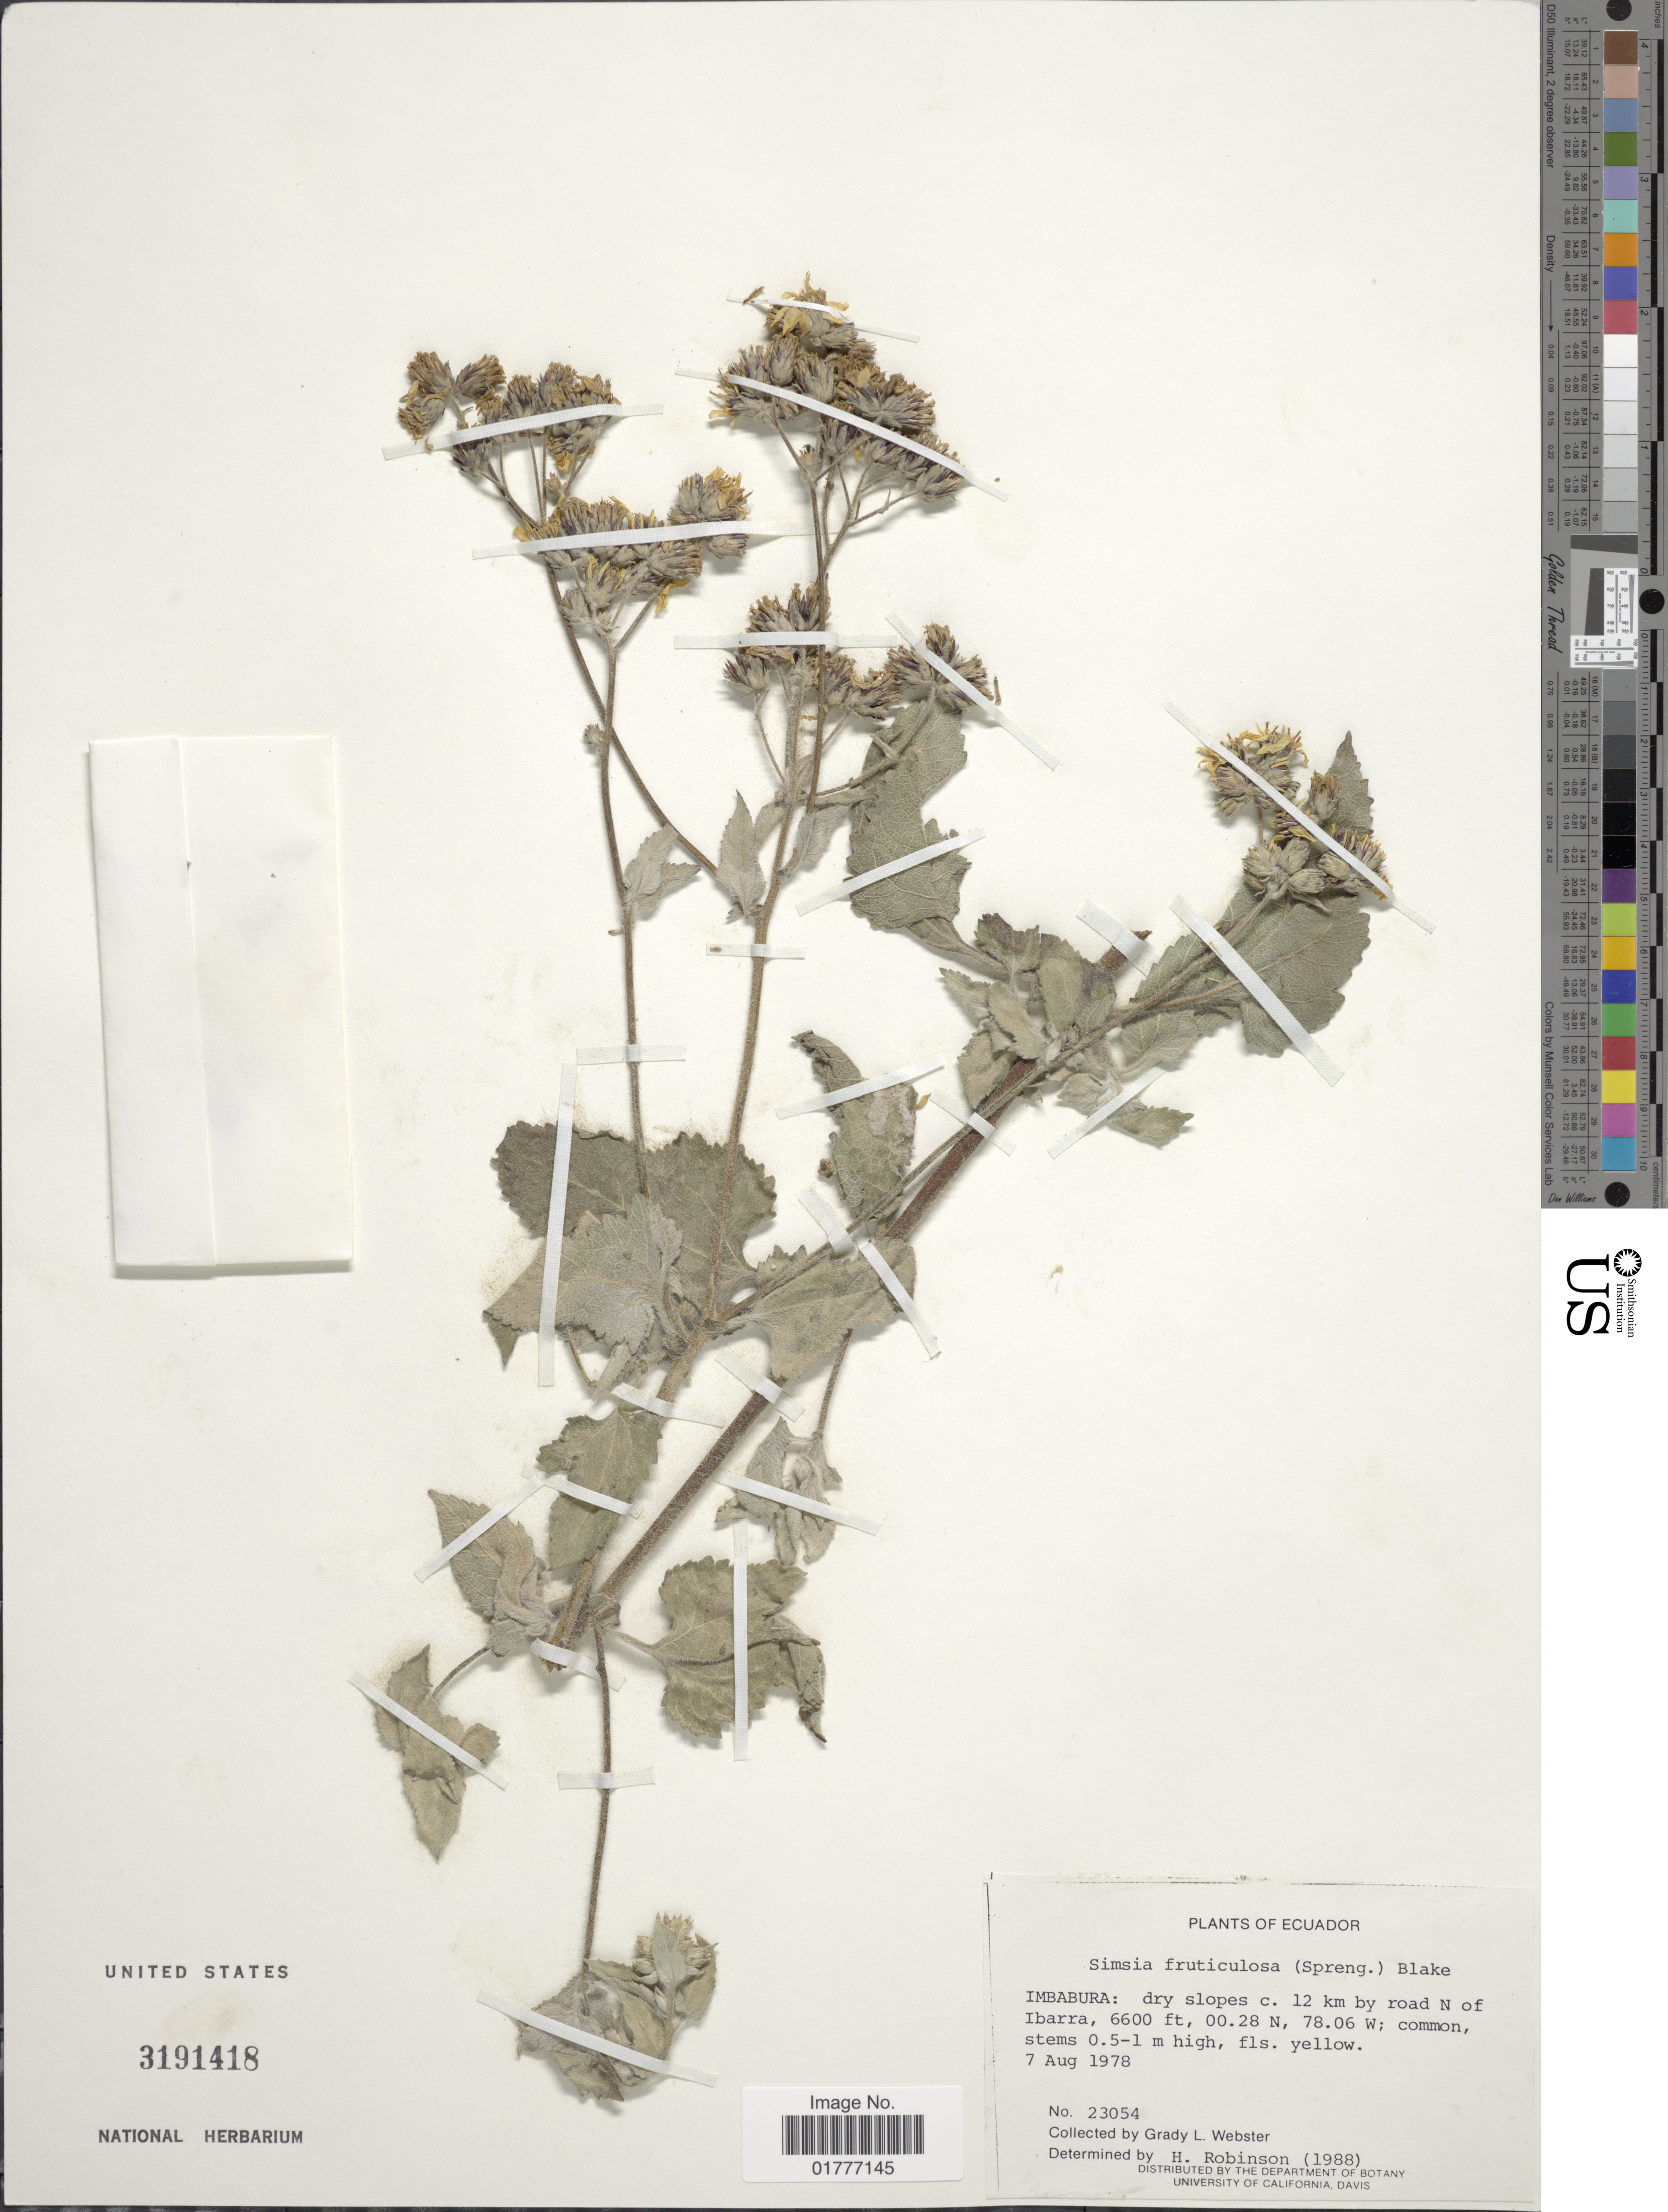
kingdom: Plantae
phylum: Tracheophyta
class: Magnoliopsida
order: Asterales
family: Asteraceae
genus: Simsia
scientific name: Simsia fruticulosa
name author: (Spreng.) S.F. Blake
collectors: G. L. Webster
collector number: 23054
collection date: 1978-08-07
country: Ecuador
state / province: Imbabura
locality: C. 12 km by road N of Ibarra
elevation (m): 2012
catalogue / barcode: US 3191418